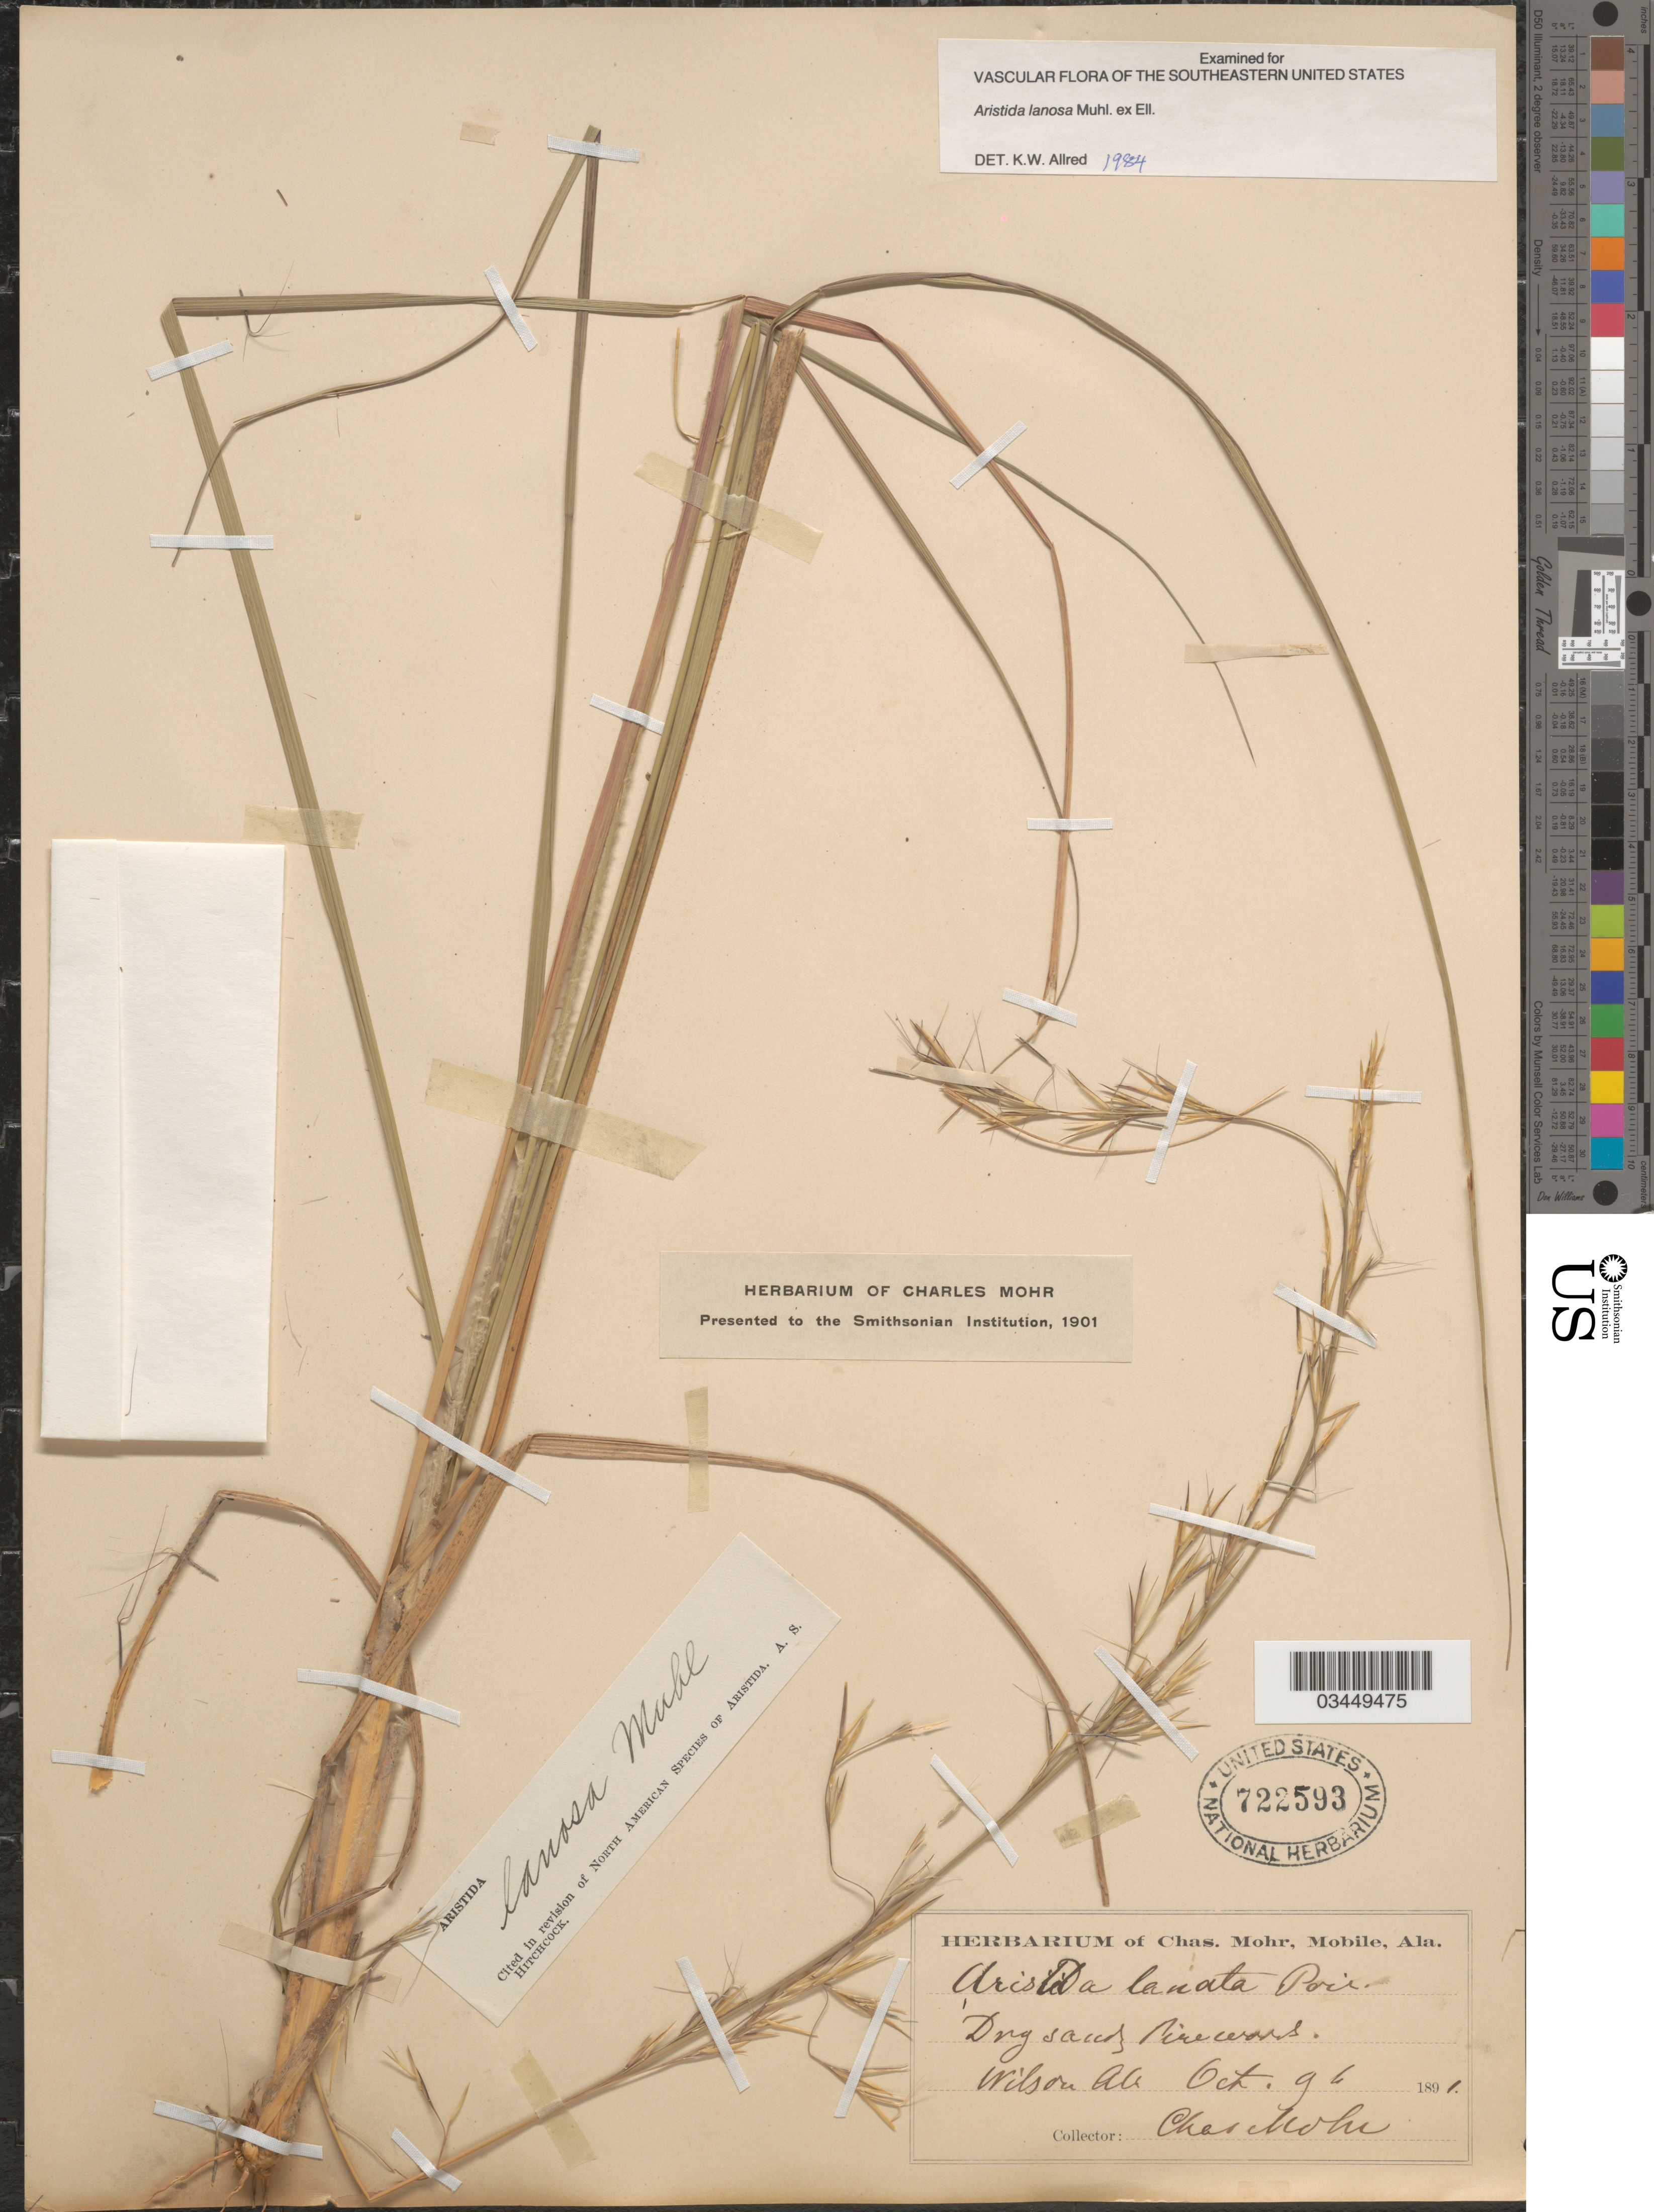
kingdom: Plantae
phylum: Tracheophyta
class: Liliopsida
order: Poales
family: Poaceae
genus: Aristida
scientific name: Aristida lanosa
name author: Muhl.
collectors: Mohr, C. T. (herbarium)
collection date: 1891-10-09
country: United States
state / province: Alabama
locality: Wilson.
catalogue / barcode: US 722593